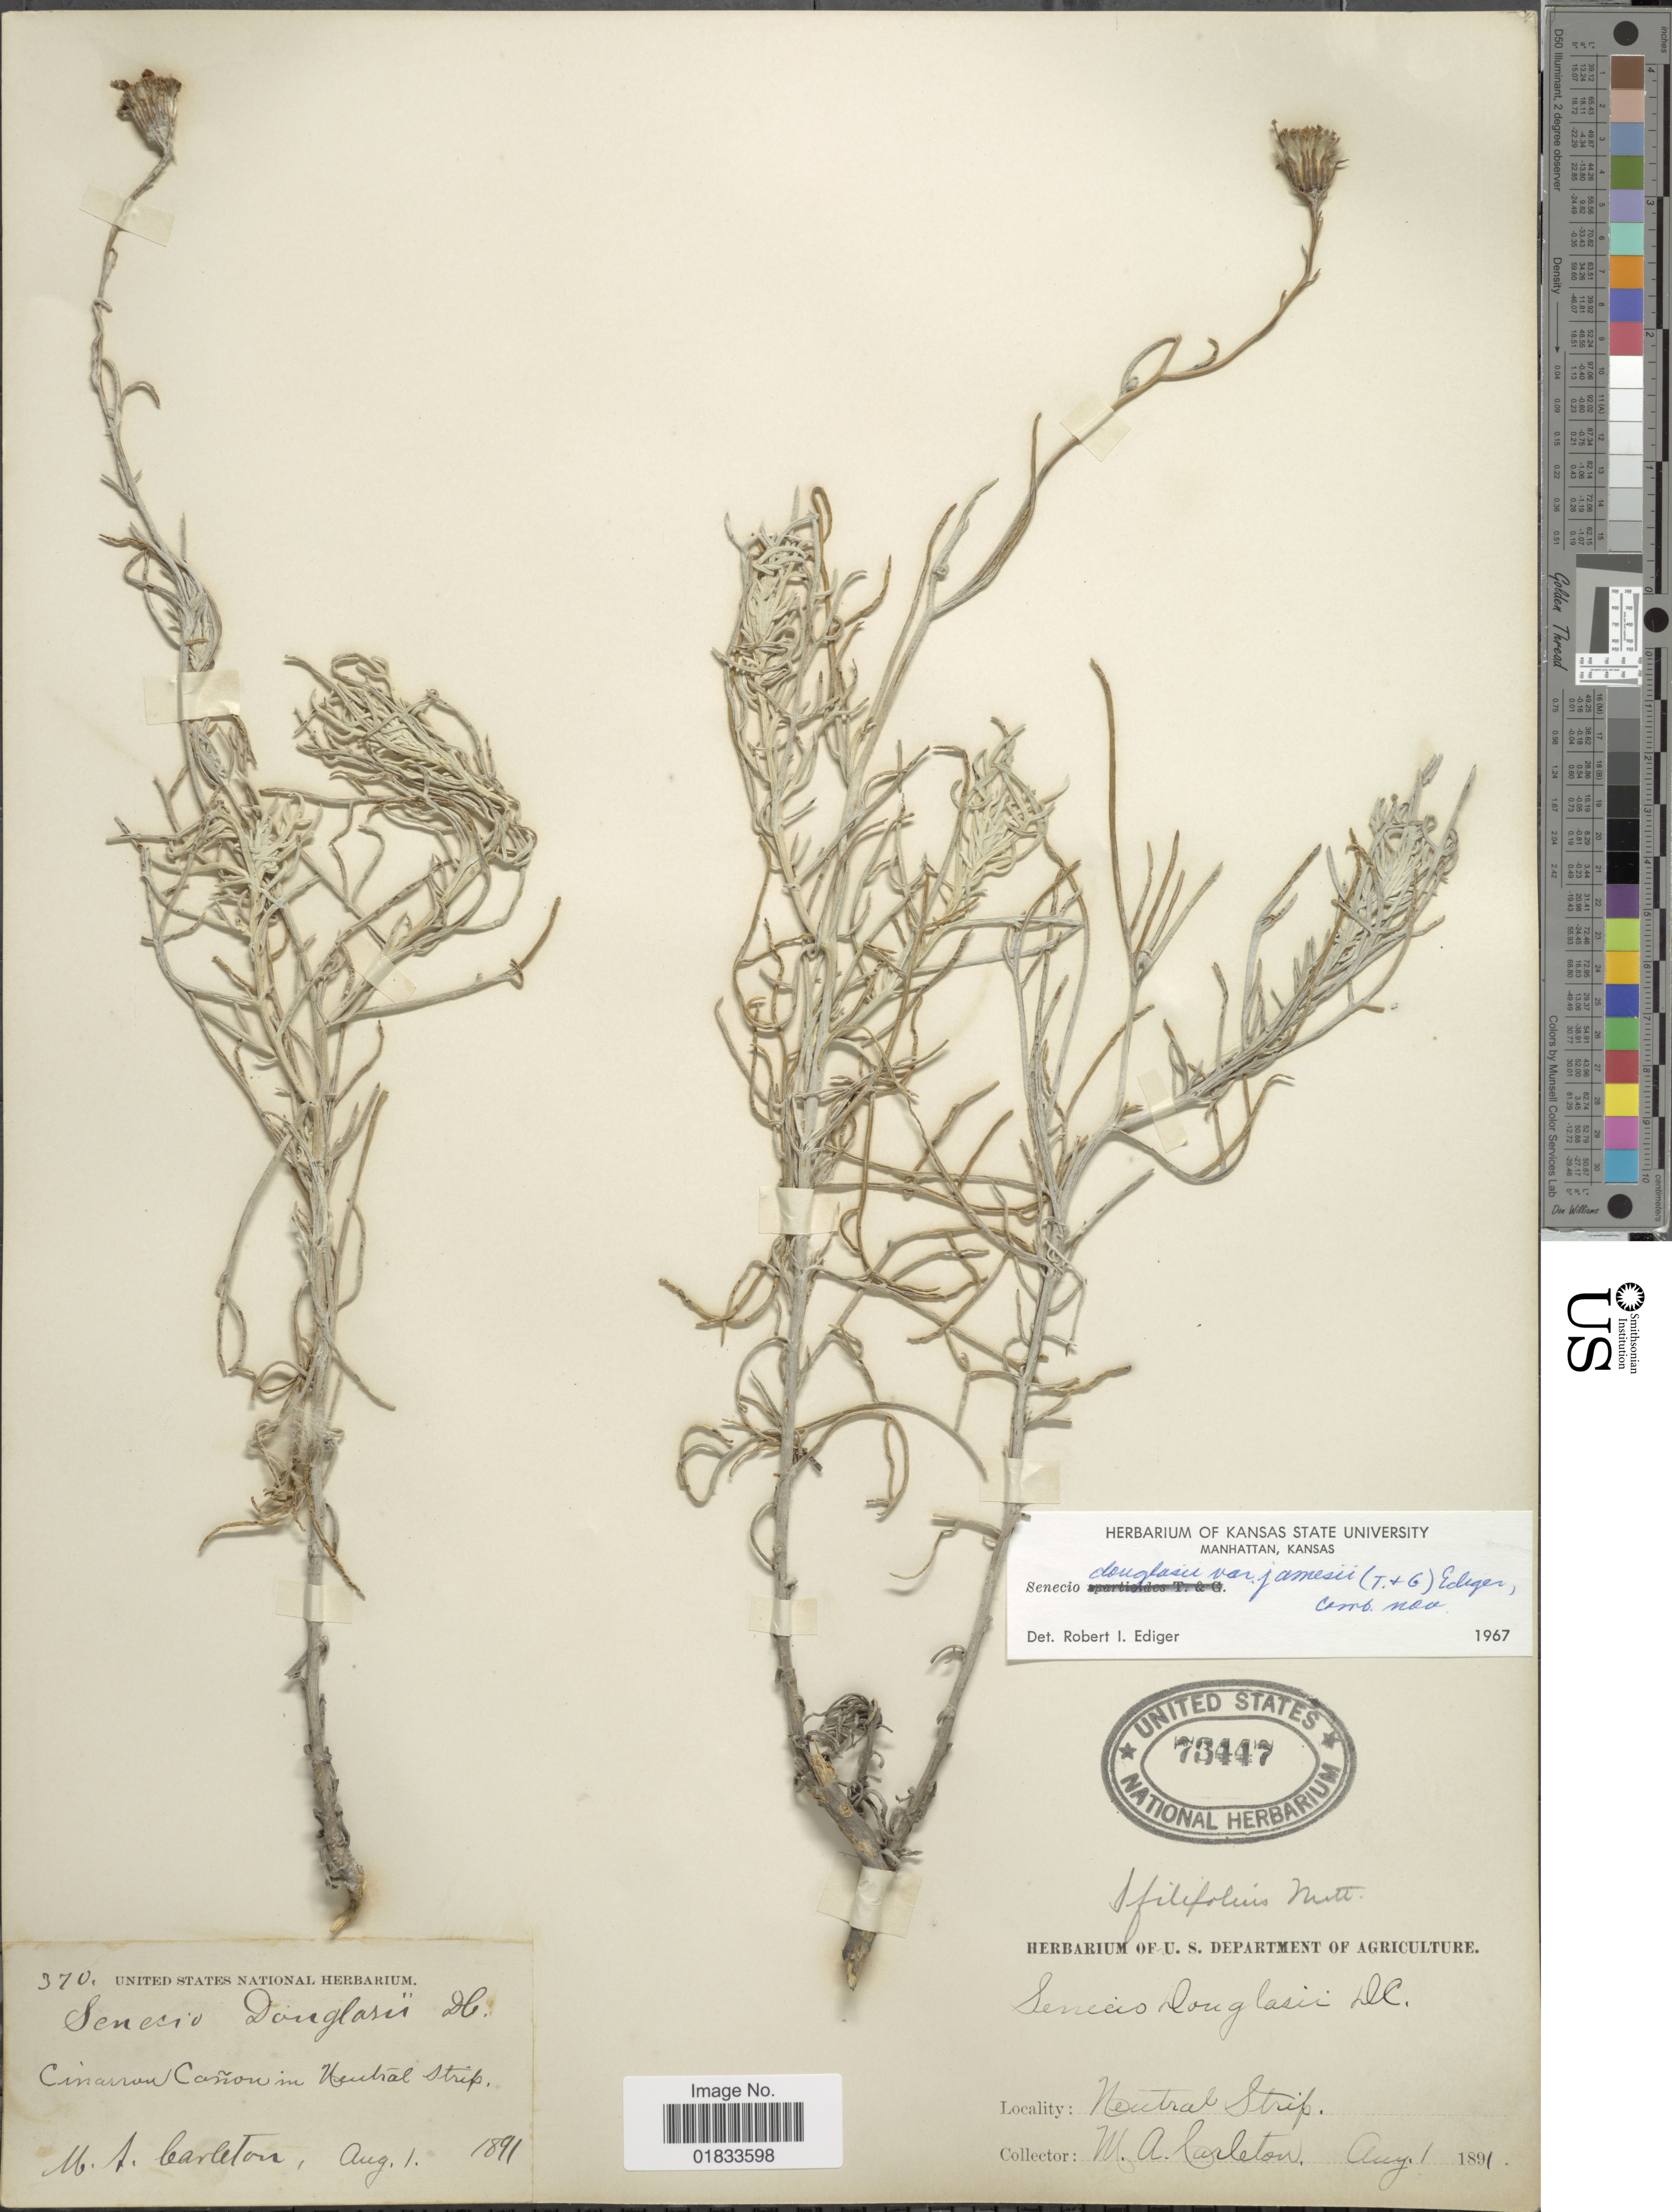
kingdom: Plantae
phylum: Tracheophyta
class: Magnoliopsida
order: Asterales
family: Asteraceae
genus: Senecio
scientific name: Senecio flaccidus var. flaccidus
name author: Less.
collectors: M. A. Carleton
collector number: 370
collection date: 1891-08-01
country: United States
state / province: Oklahoma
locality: Cinarron Canon in Neutral Strip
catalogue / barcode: US 73447